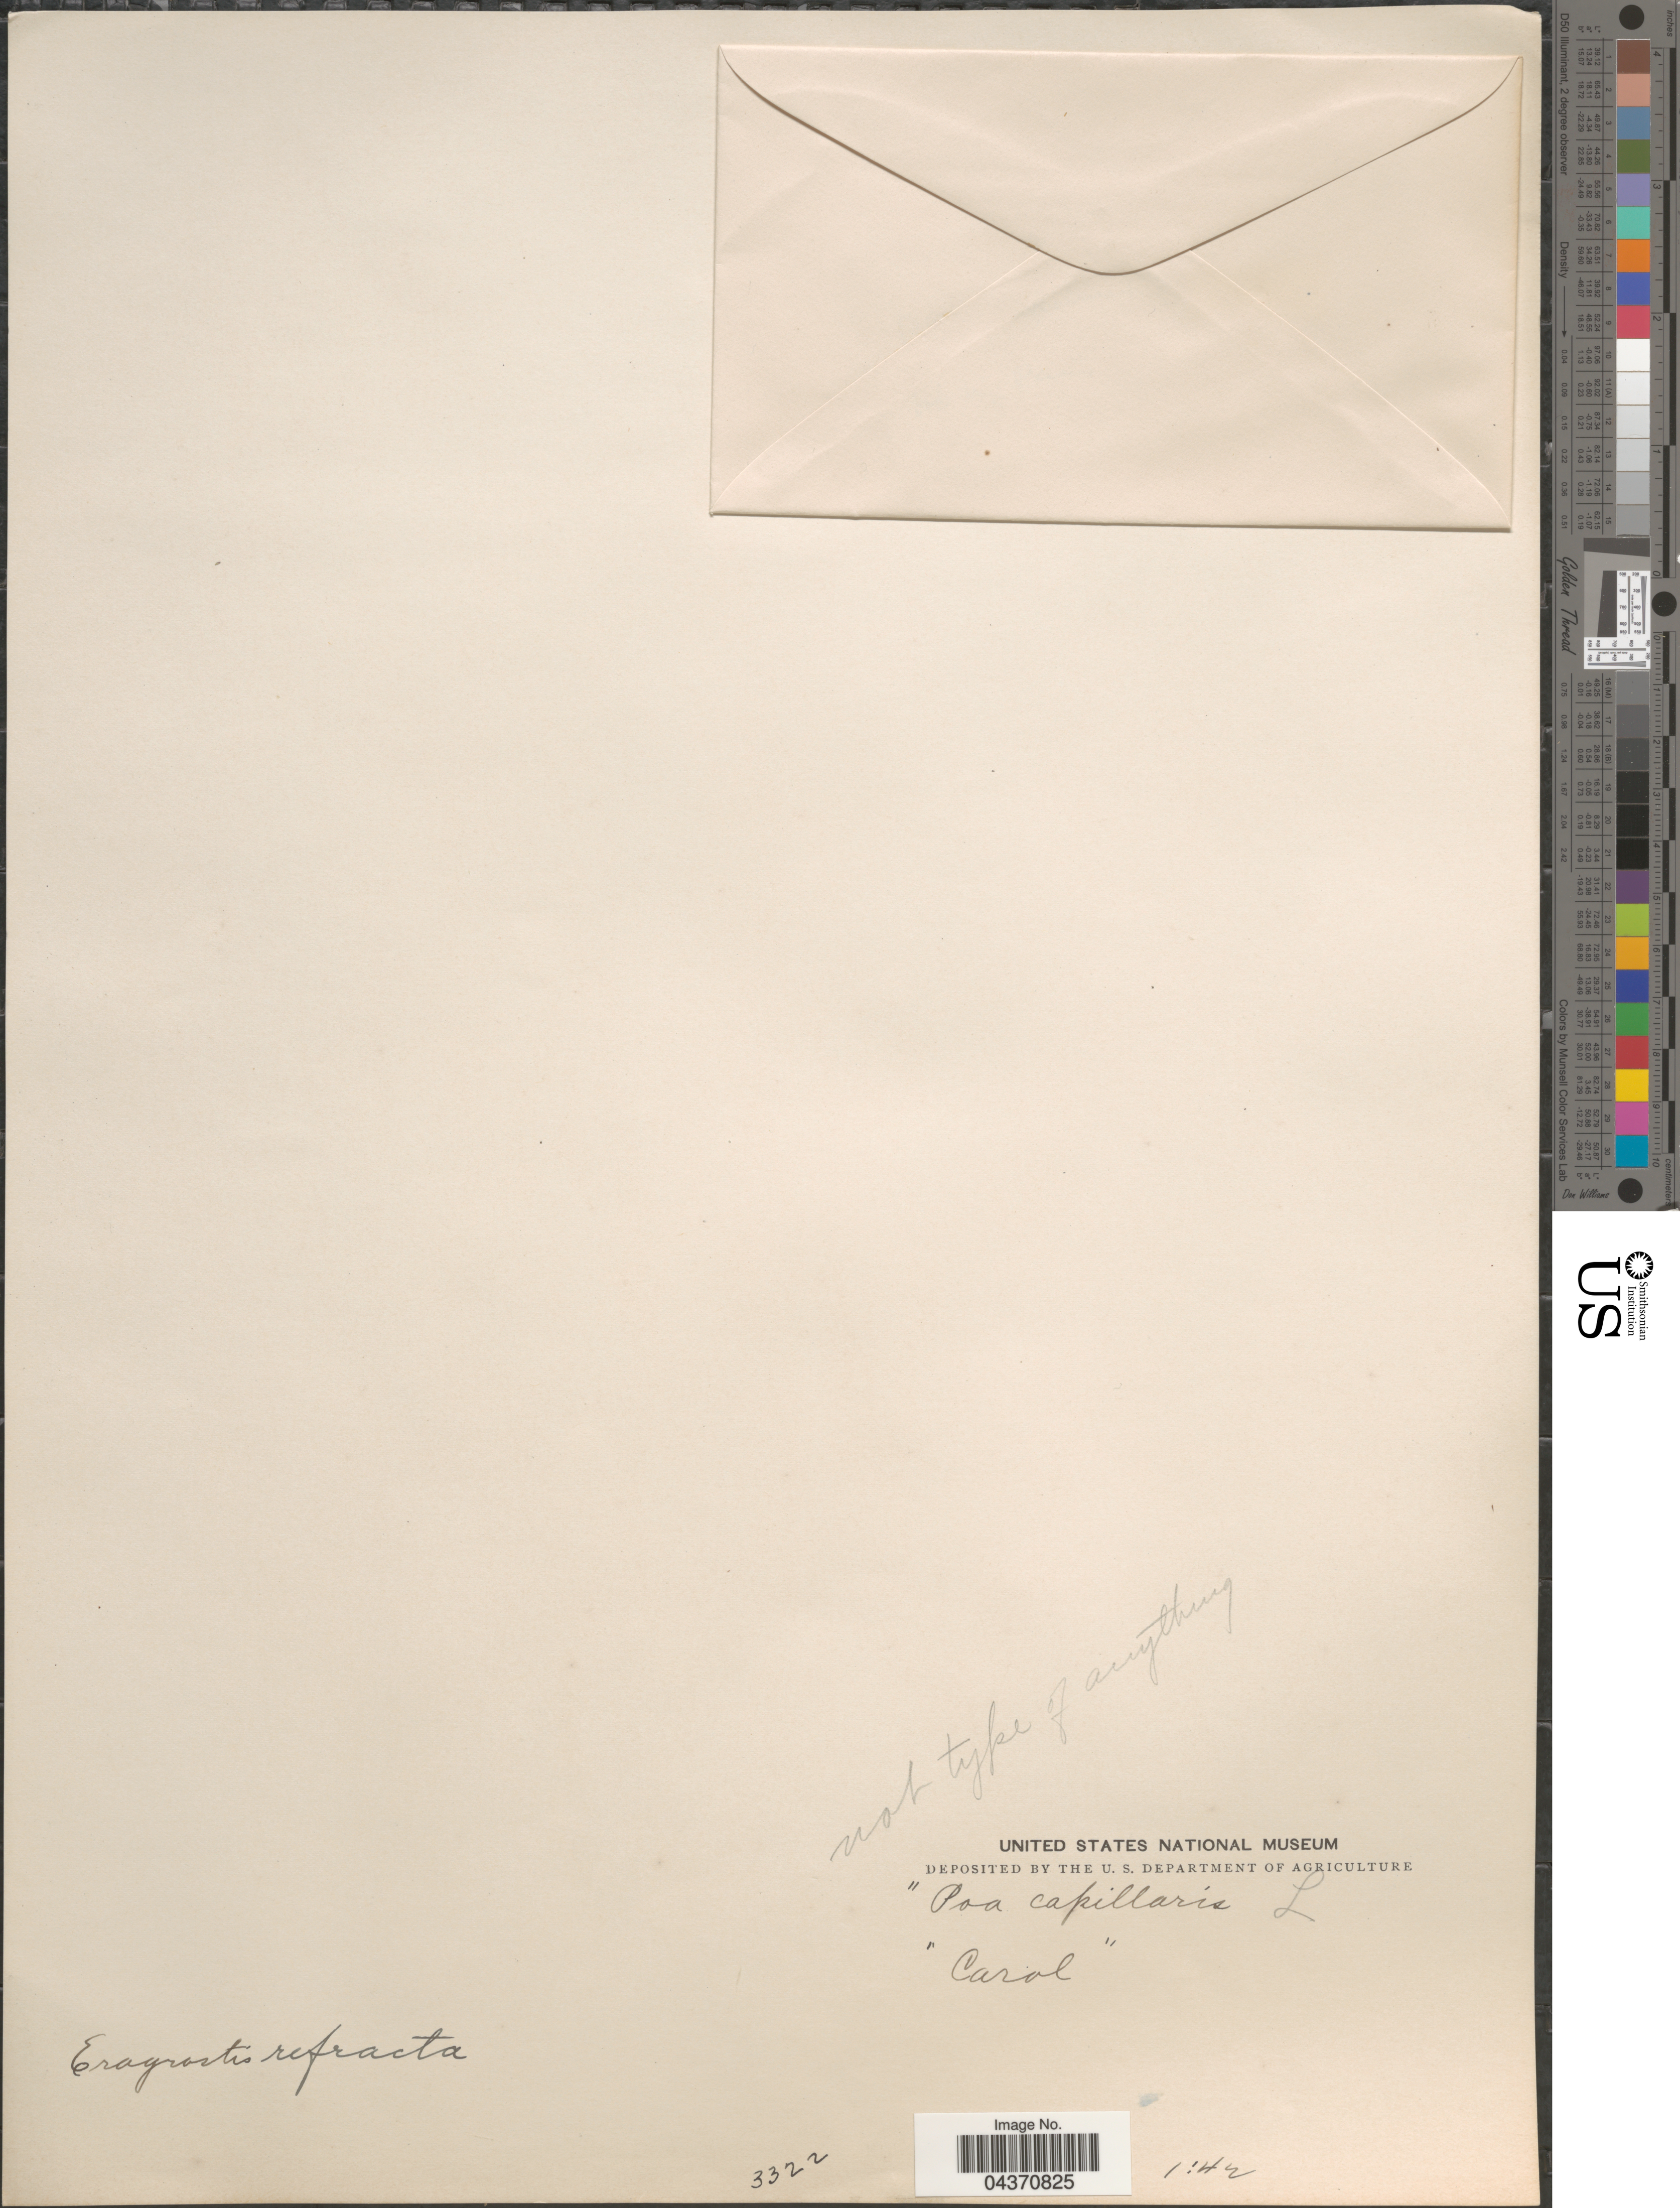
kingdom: Plantae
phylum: Tracheophyta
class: Liliopsida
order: Poales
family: Poaceae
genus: Eragrostis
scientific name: Eragrostis refracta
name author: (Muhl.) Scribn.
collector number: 3322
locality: Carol